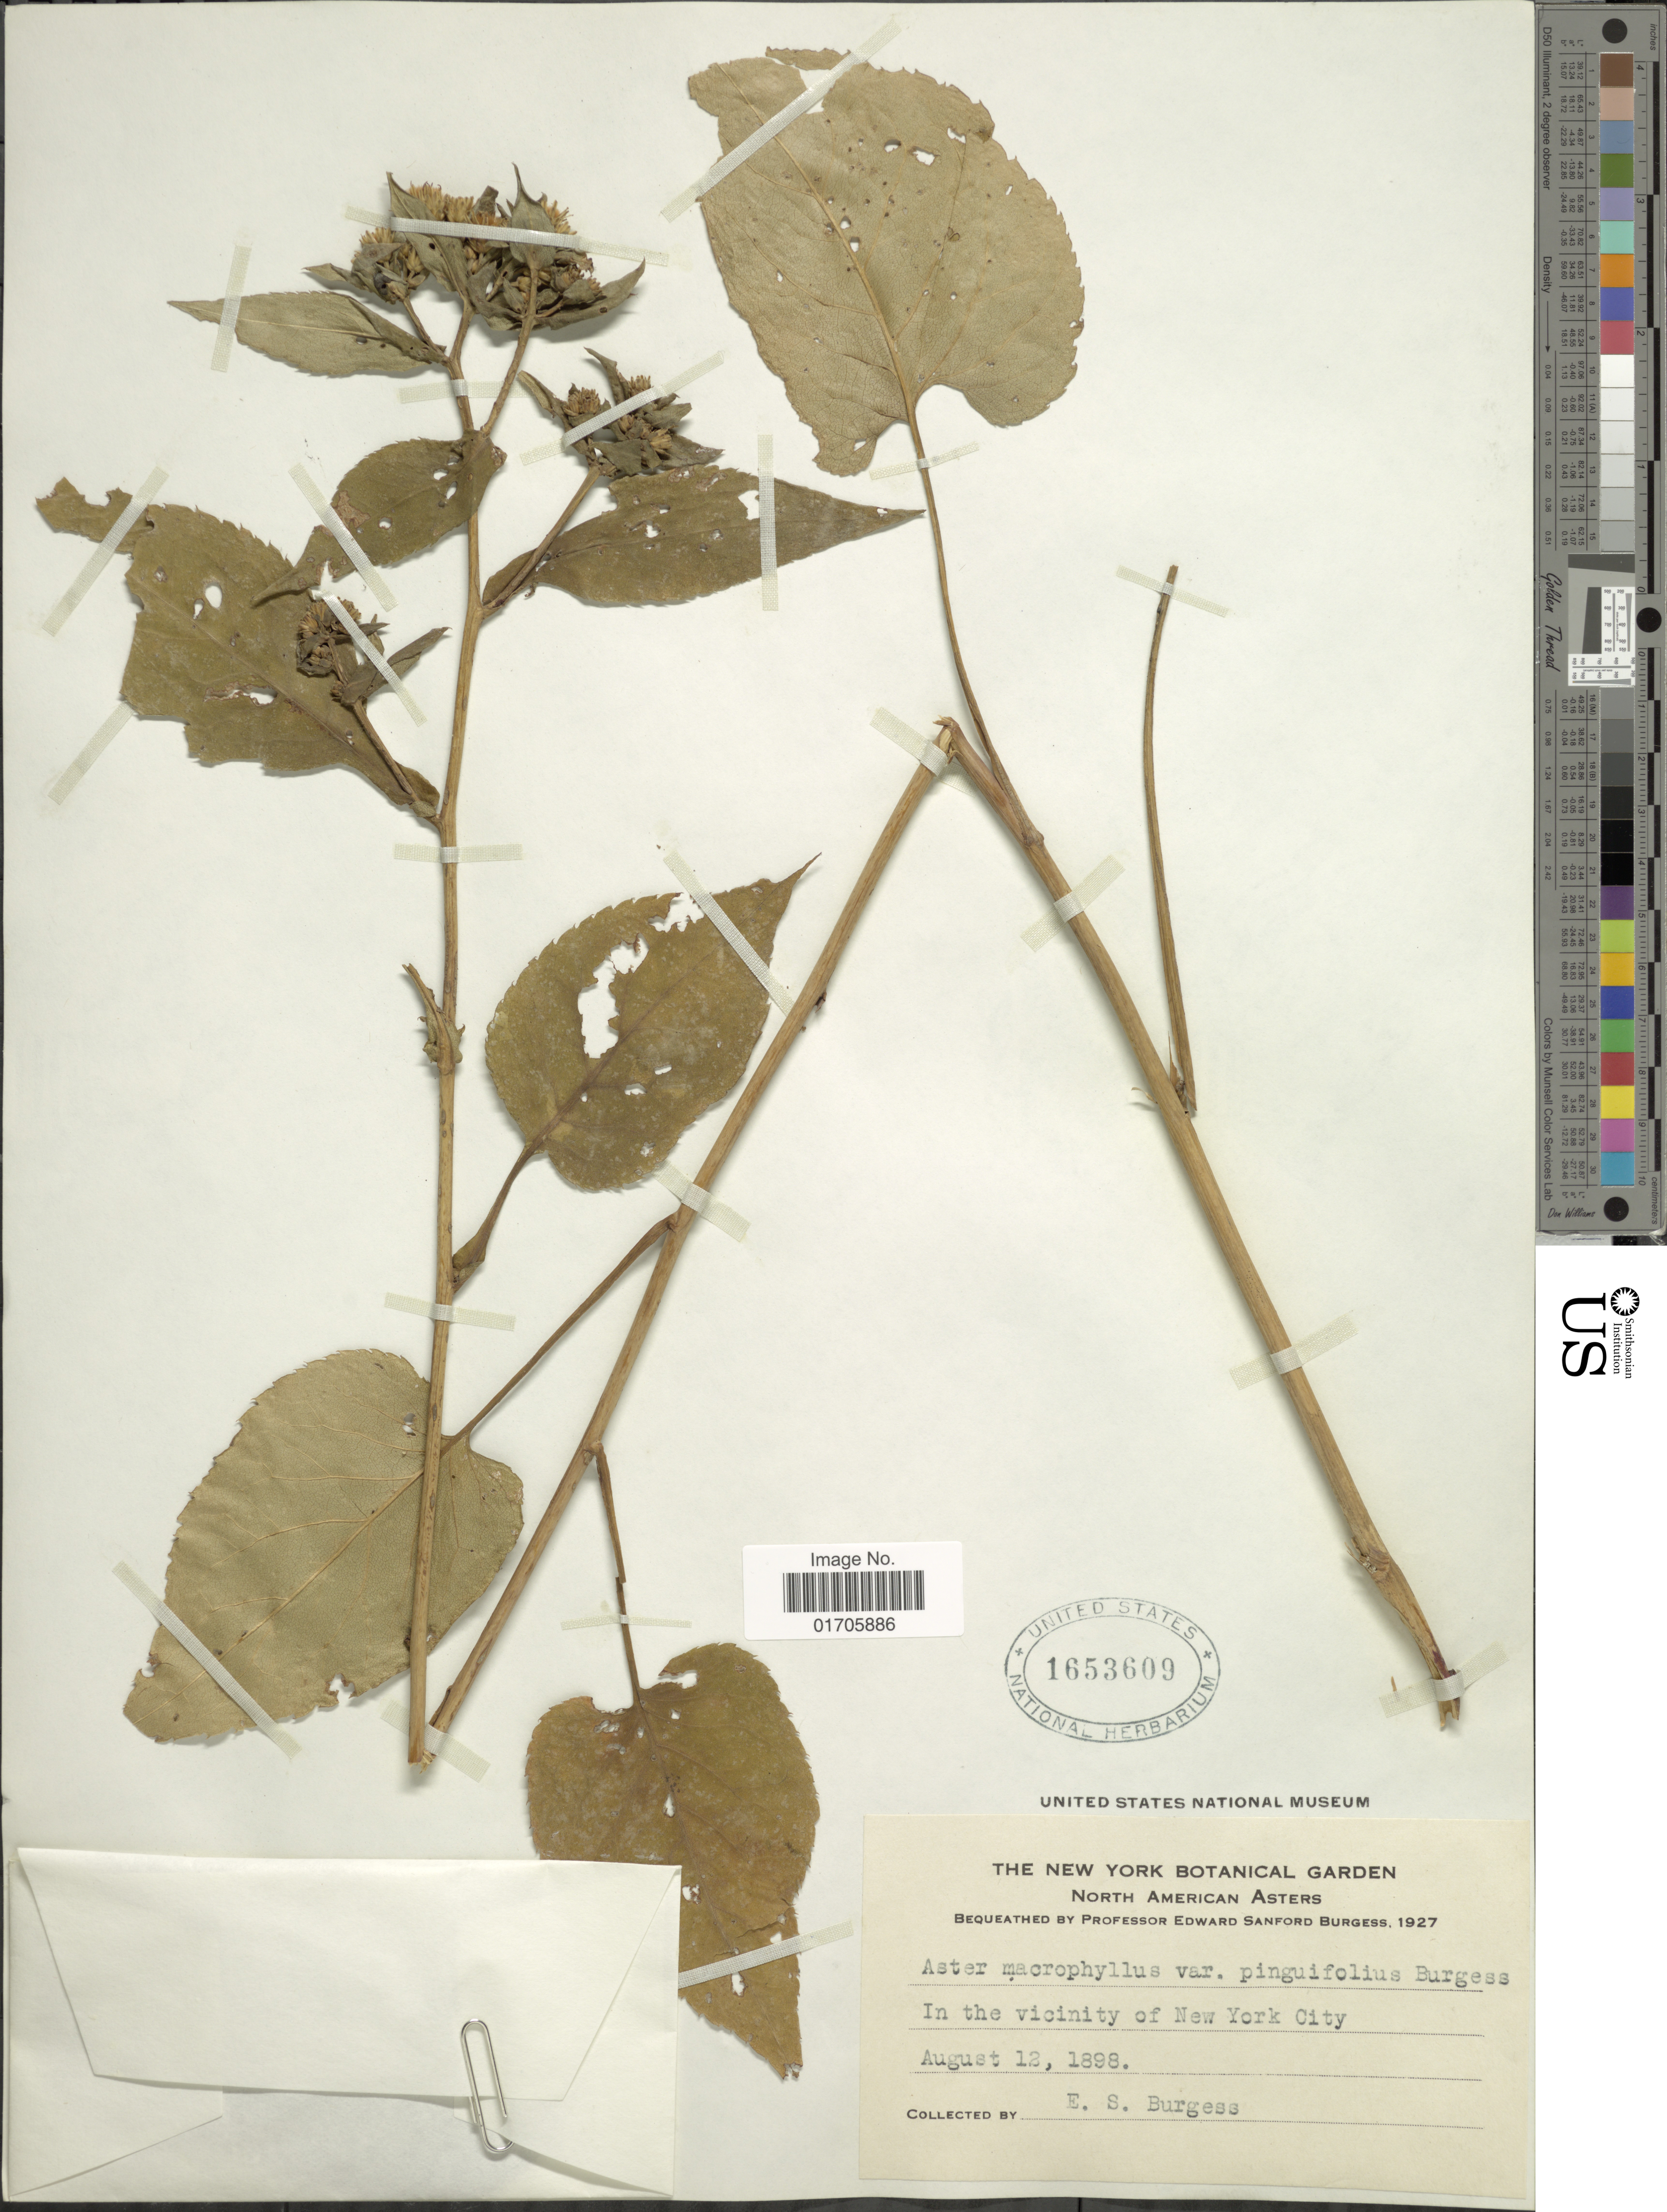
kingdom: Plantae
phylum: Tracheophyta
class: Magnoliopsida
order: Asterales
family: Asteraceae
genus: Eurybia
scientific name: Eurybia macrophylla var. pinguifolia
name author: (E.S. Burgess) G. Wilh. & Rericha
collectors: E. Burgess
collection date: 1898-08-12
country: United States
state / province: New York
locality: In the vicinity of New York City.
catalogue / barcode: US 1653609